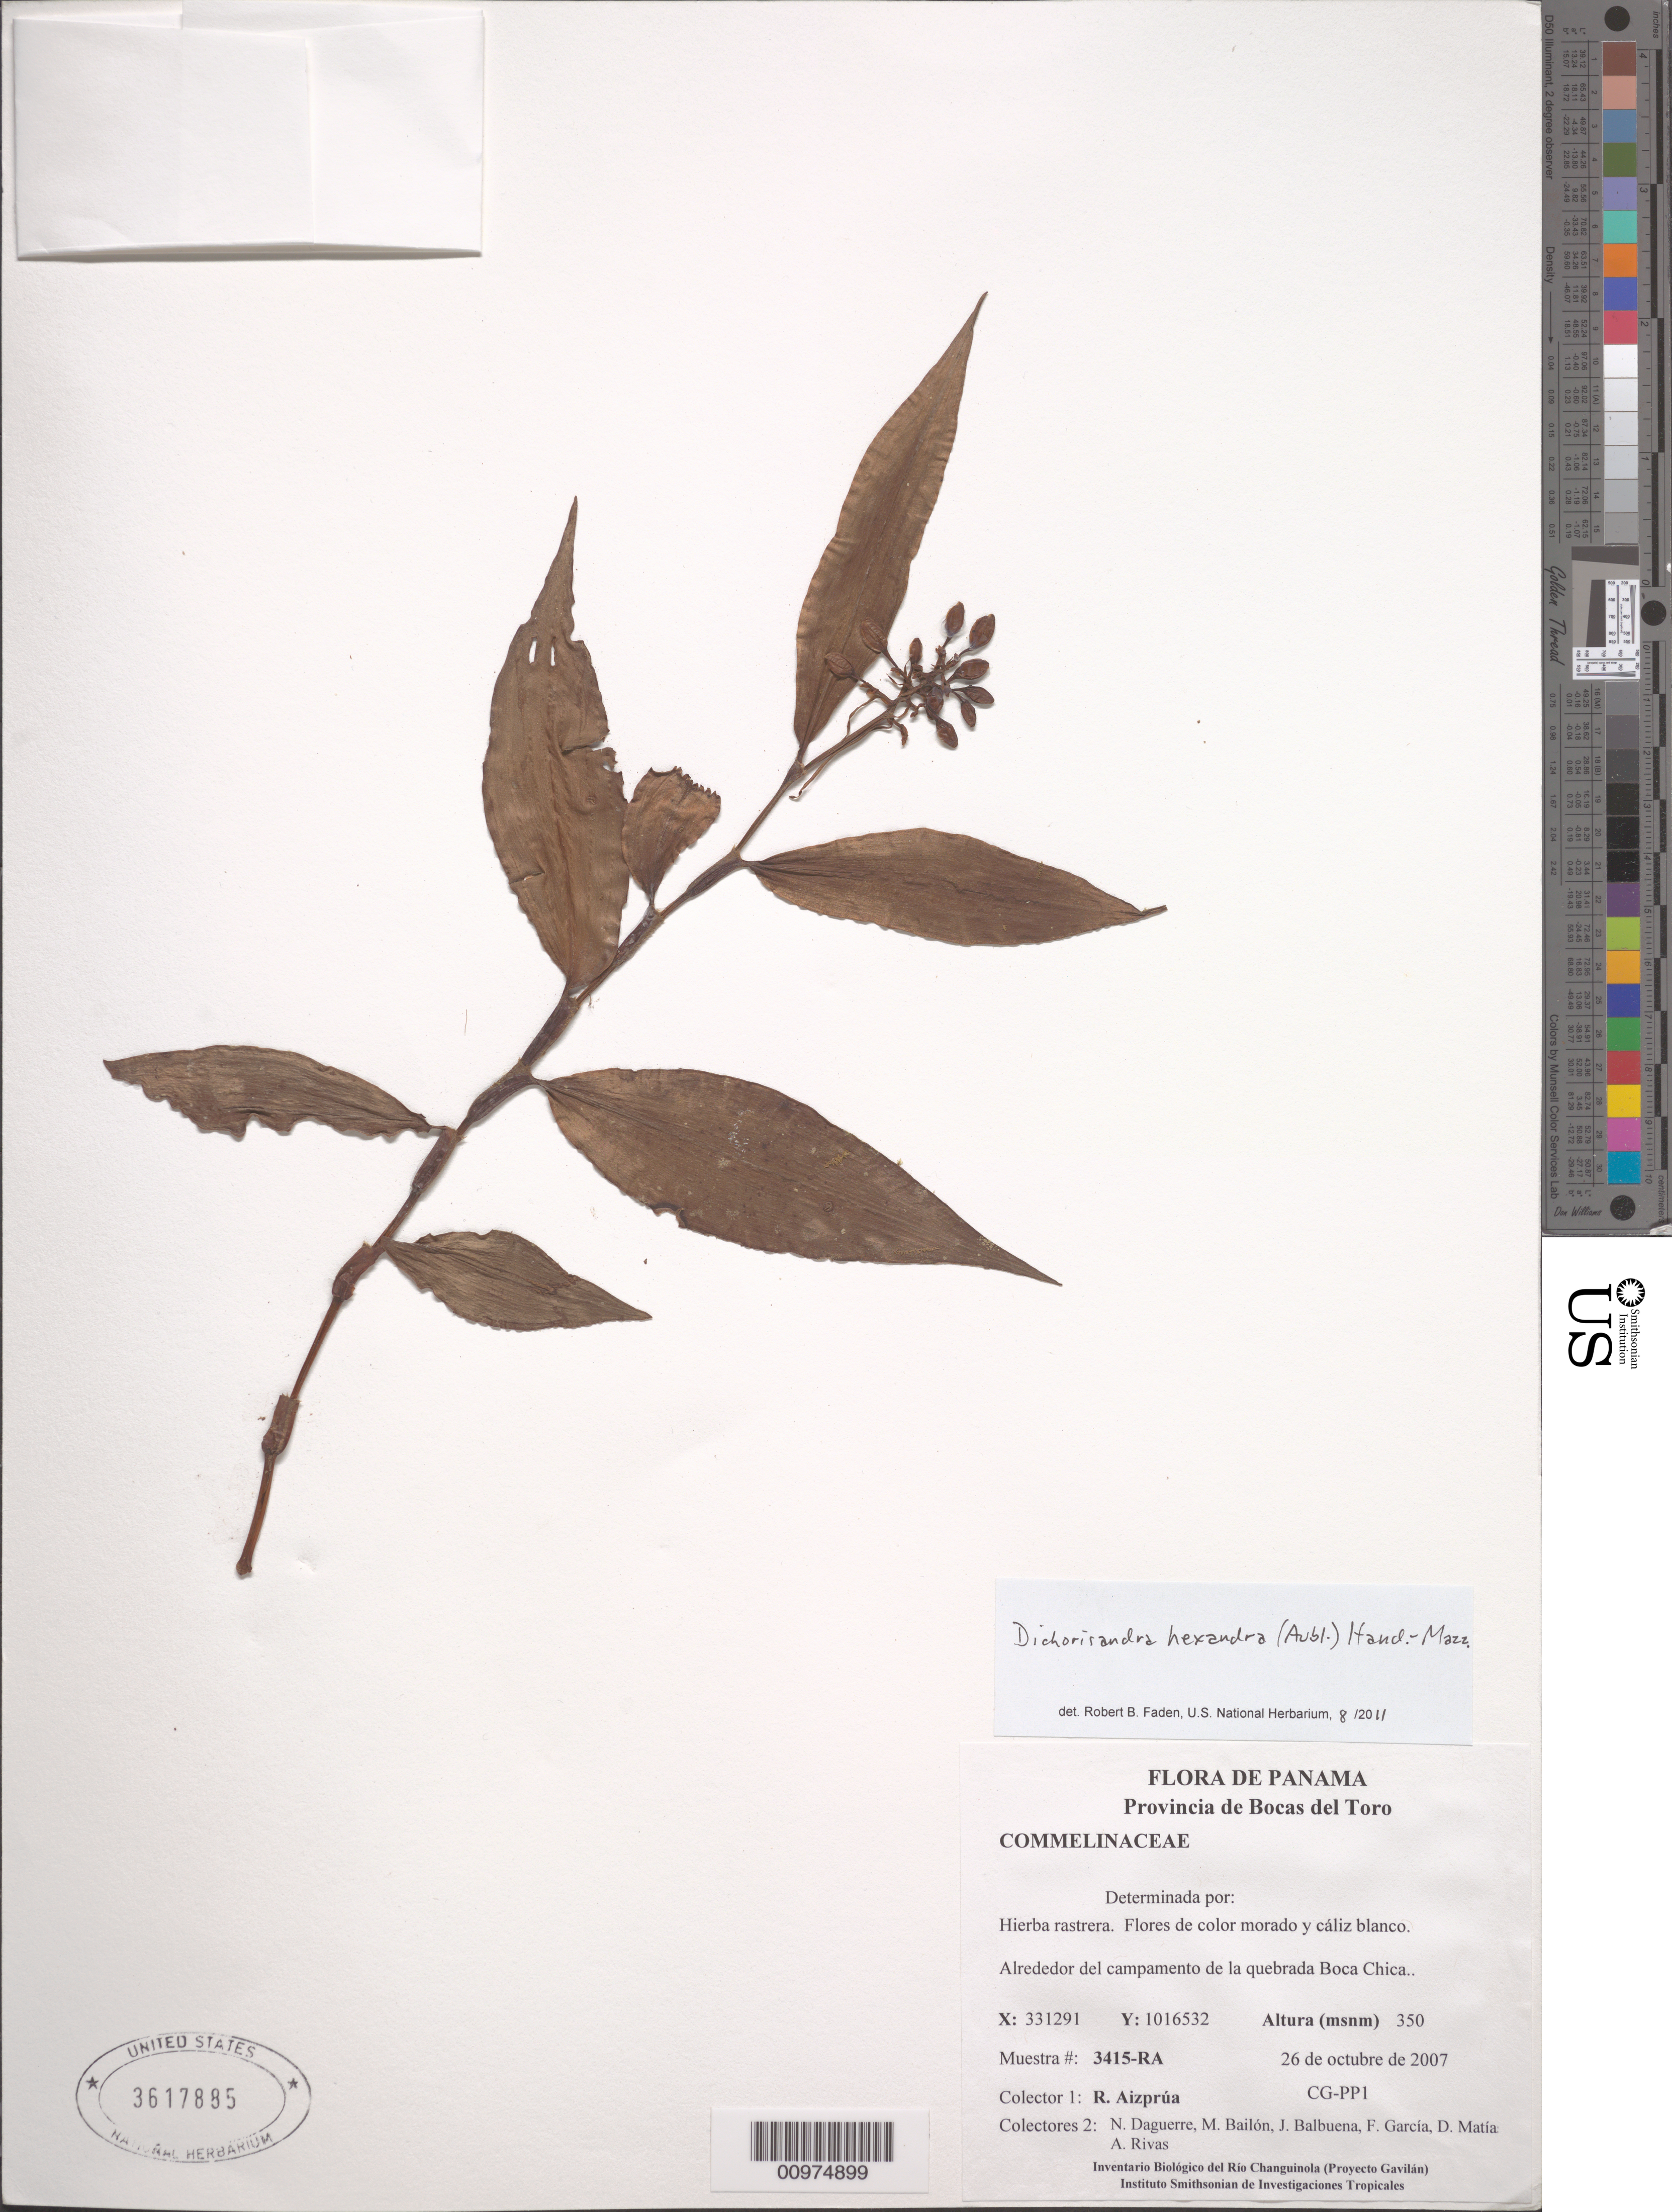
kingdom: Plantae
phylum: Tracheophyta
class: Liliopsida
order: Commelinales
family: Commelinaceae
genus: Dichorisandra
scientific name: Dichorisandra hexandra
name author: (Aubl.) Standl.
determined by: Faden, Robert B., (US), Smithsonian Institution - National Museum of Natural History (UNITED STATES)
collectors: R. Aizprúa et al.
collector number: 3415-RA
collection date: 2007-10-26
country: Panama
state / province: Bocas del Toro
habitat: Alrededor del campamento de la quebrada Boca Chica.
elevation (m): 350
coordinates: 331291, 1016532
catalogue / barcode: US 3617885